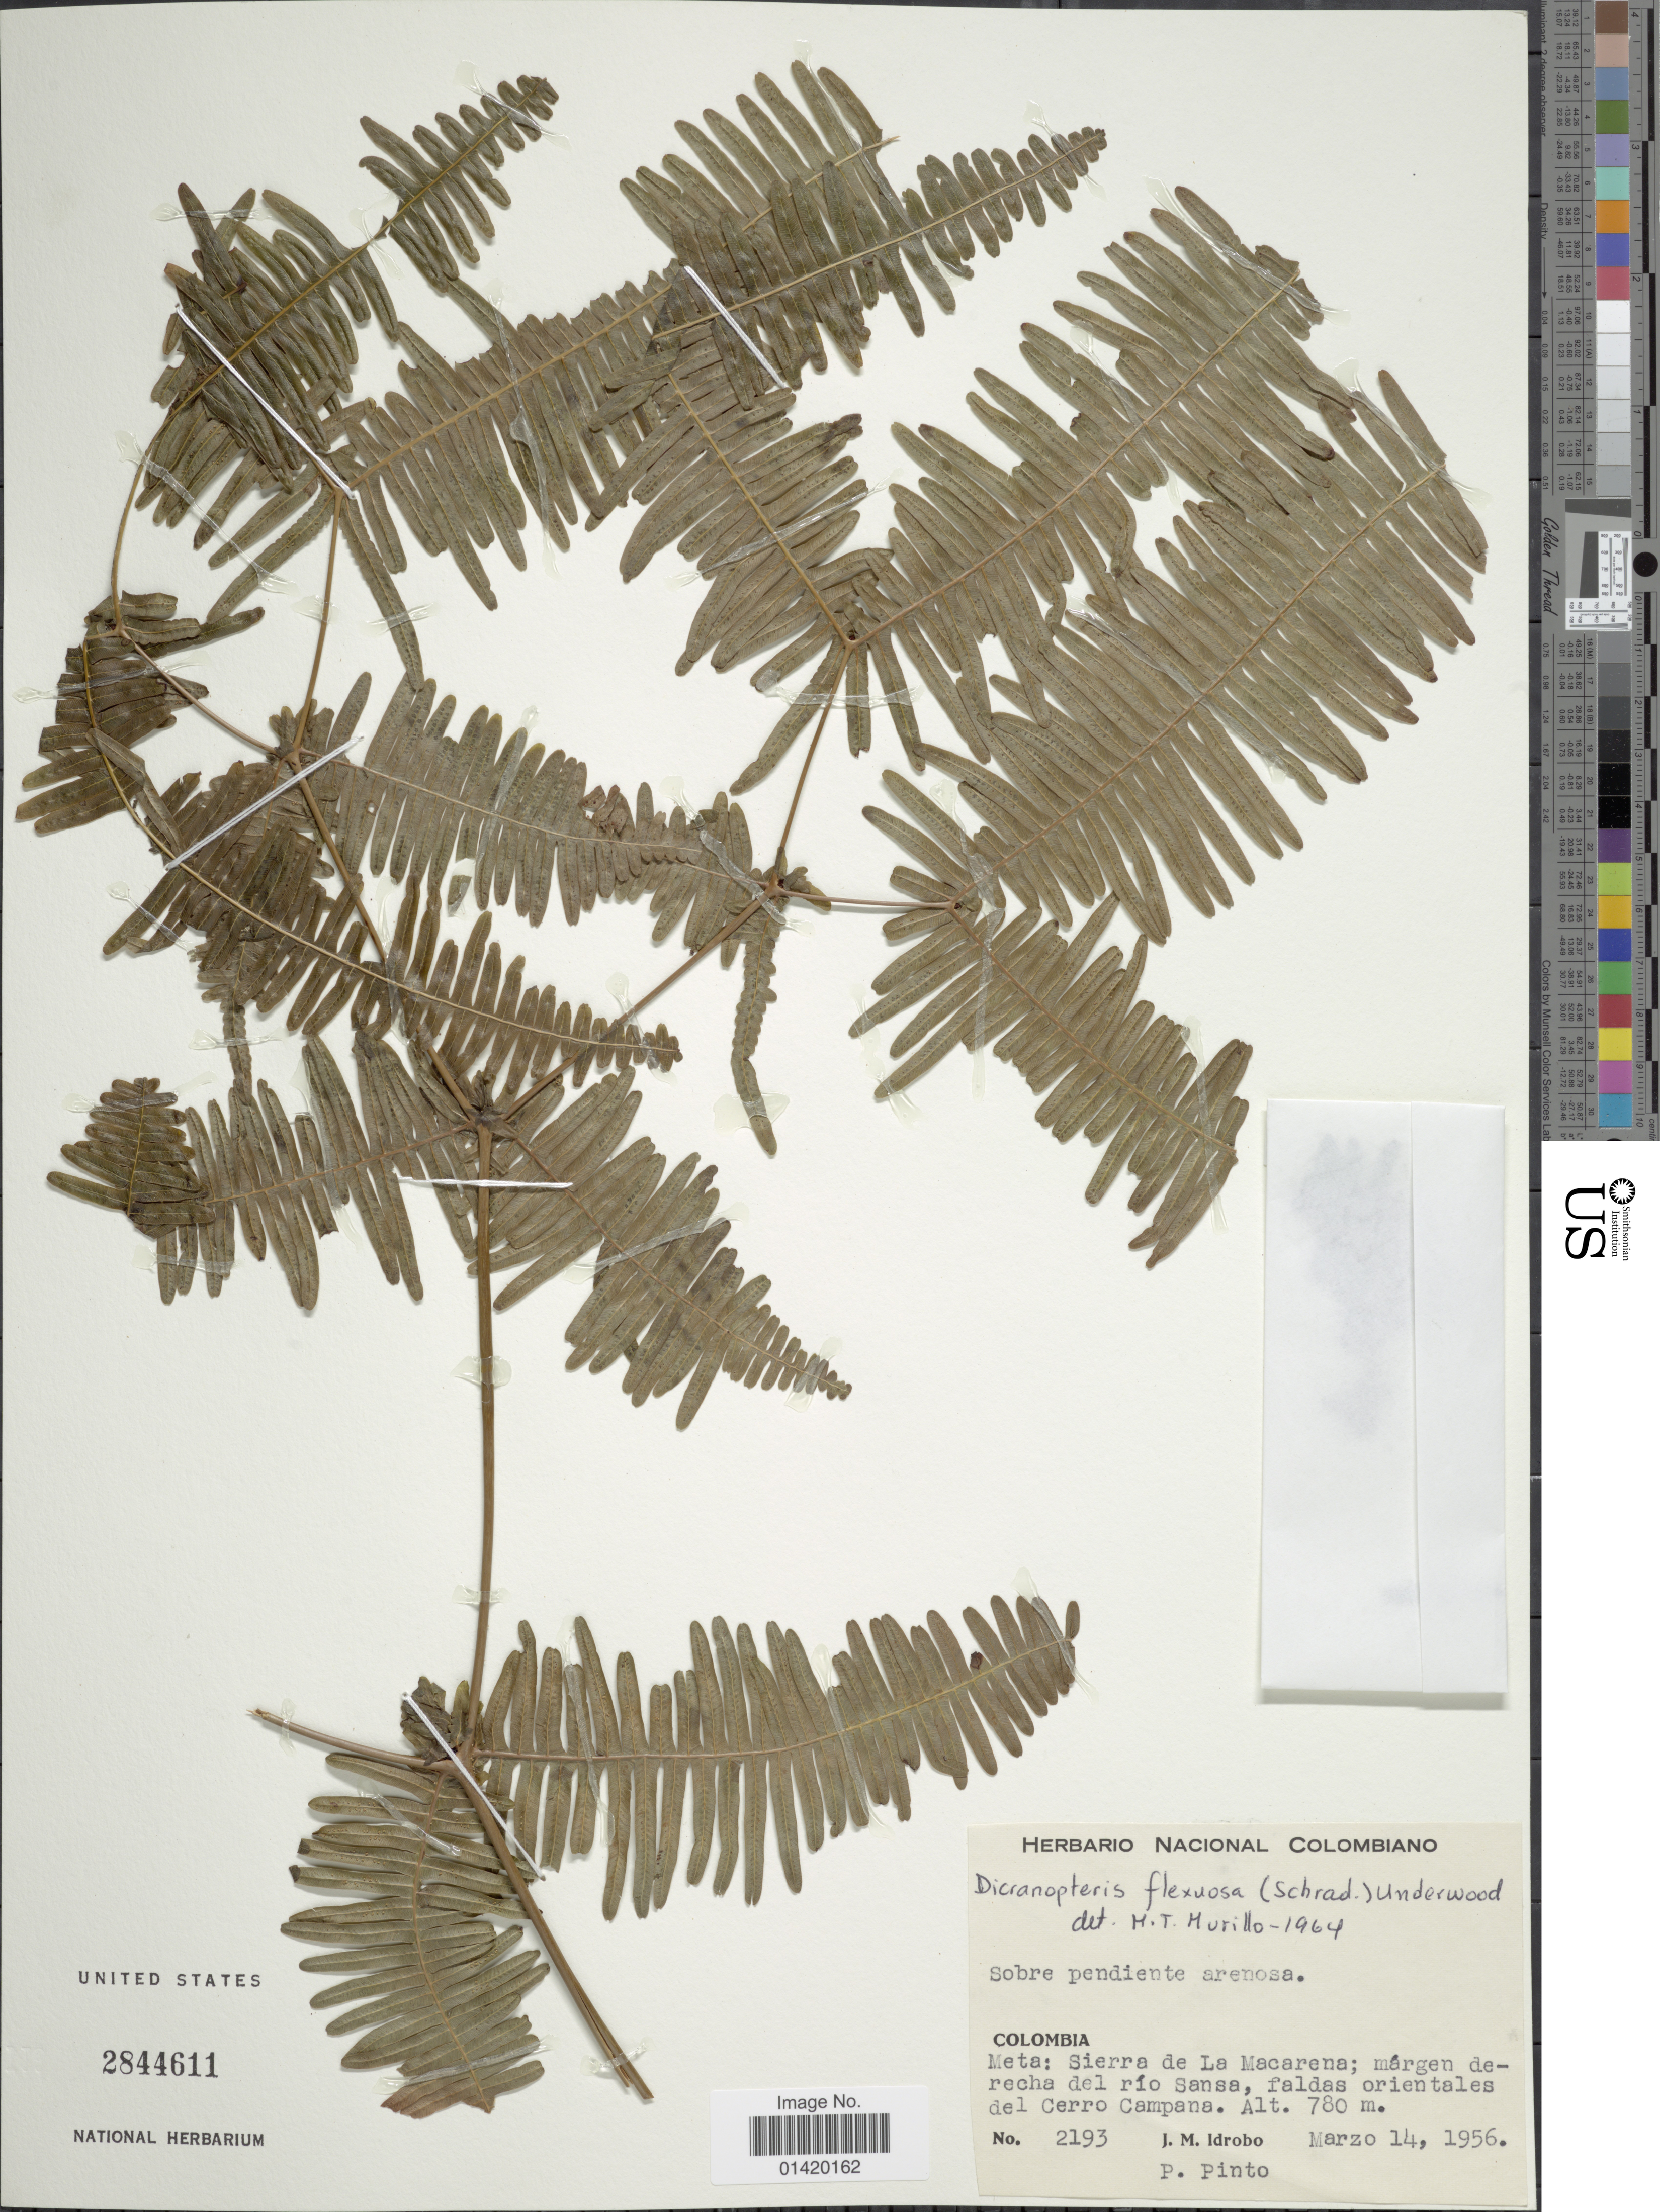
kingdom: Plantae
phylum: Tracheophyta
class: Polypodiopsida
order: Gleicheniales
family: Gleicheniaceae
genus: Dicranopteris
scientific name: Dicranopteris flexuosa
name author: (Schrad.) Underw.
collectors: J. M. Idrobo & P. Pinto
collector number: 2193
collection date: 1956-03-14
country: Colombia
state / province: Meta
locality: Sierra de La Macarena; márgen derecha del río Sansa, faldas oriental del Cerro Campana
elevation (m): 780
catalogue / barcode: US 2844611